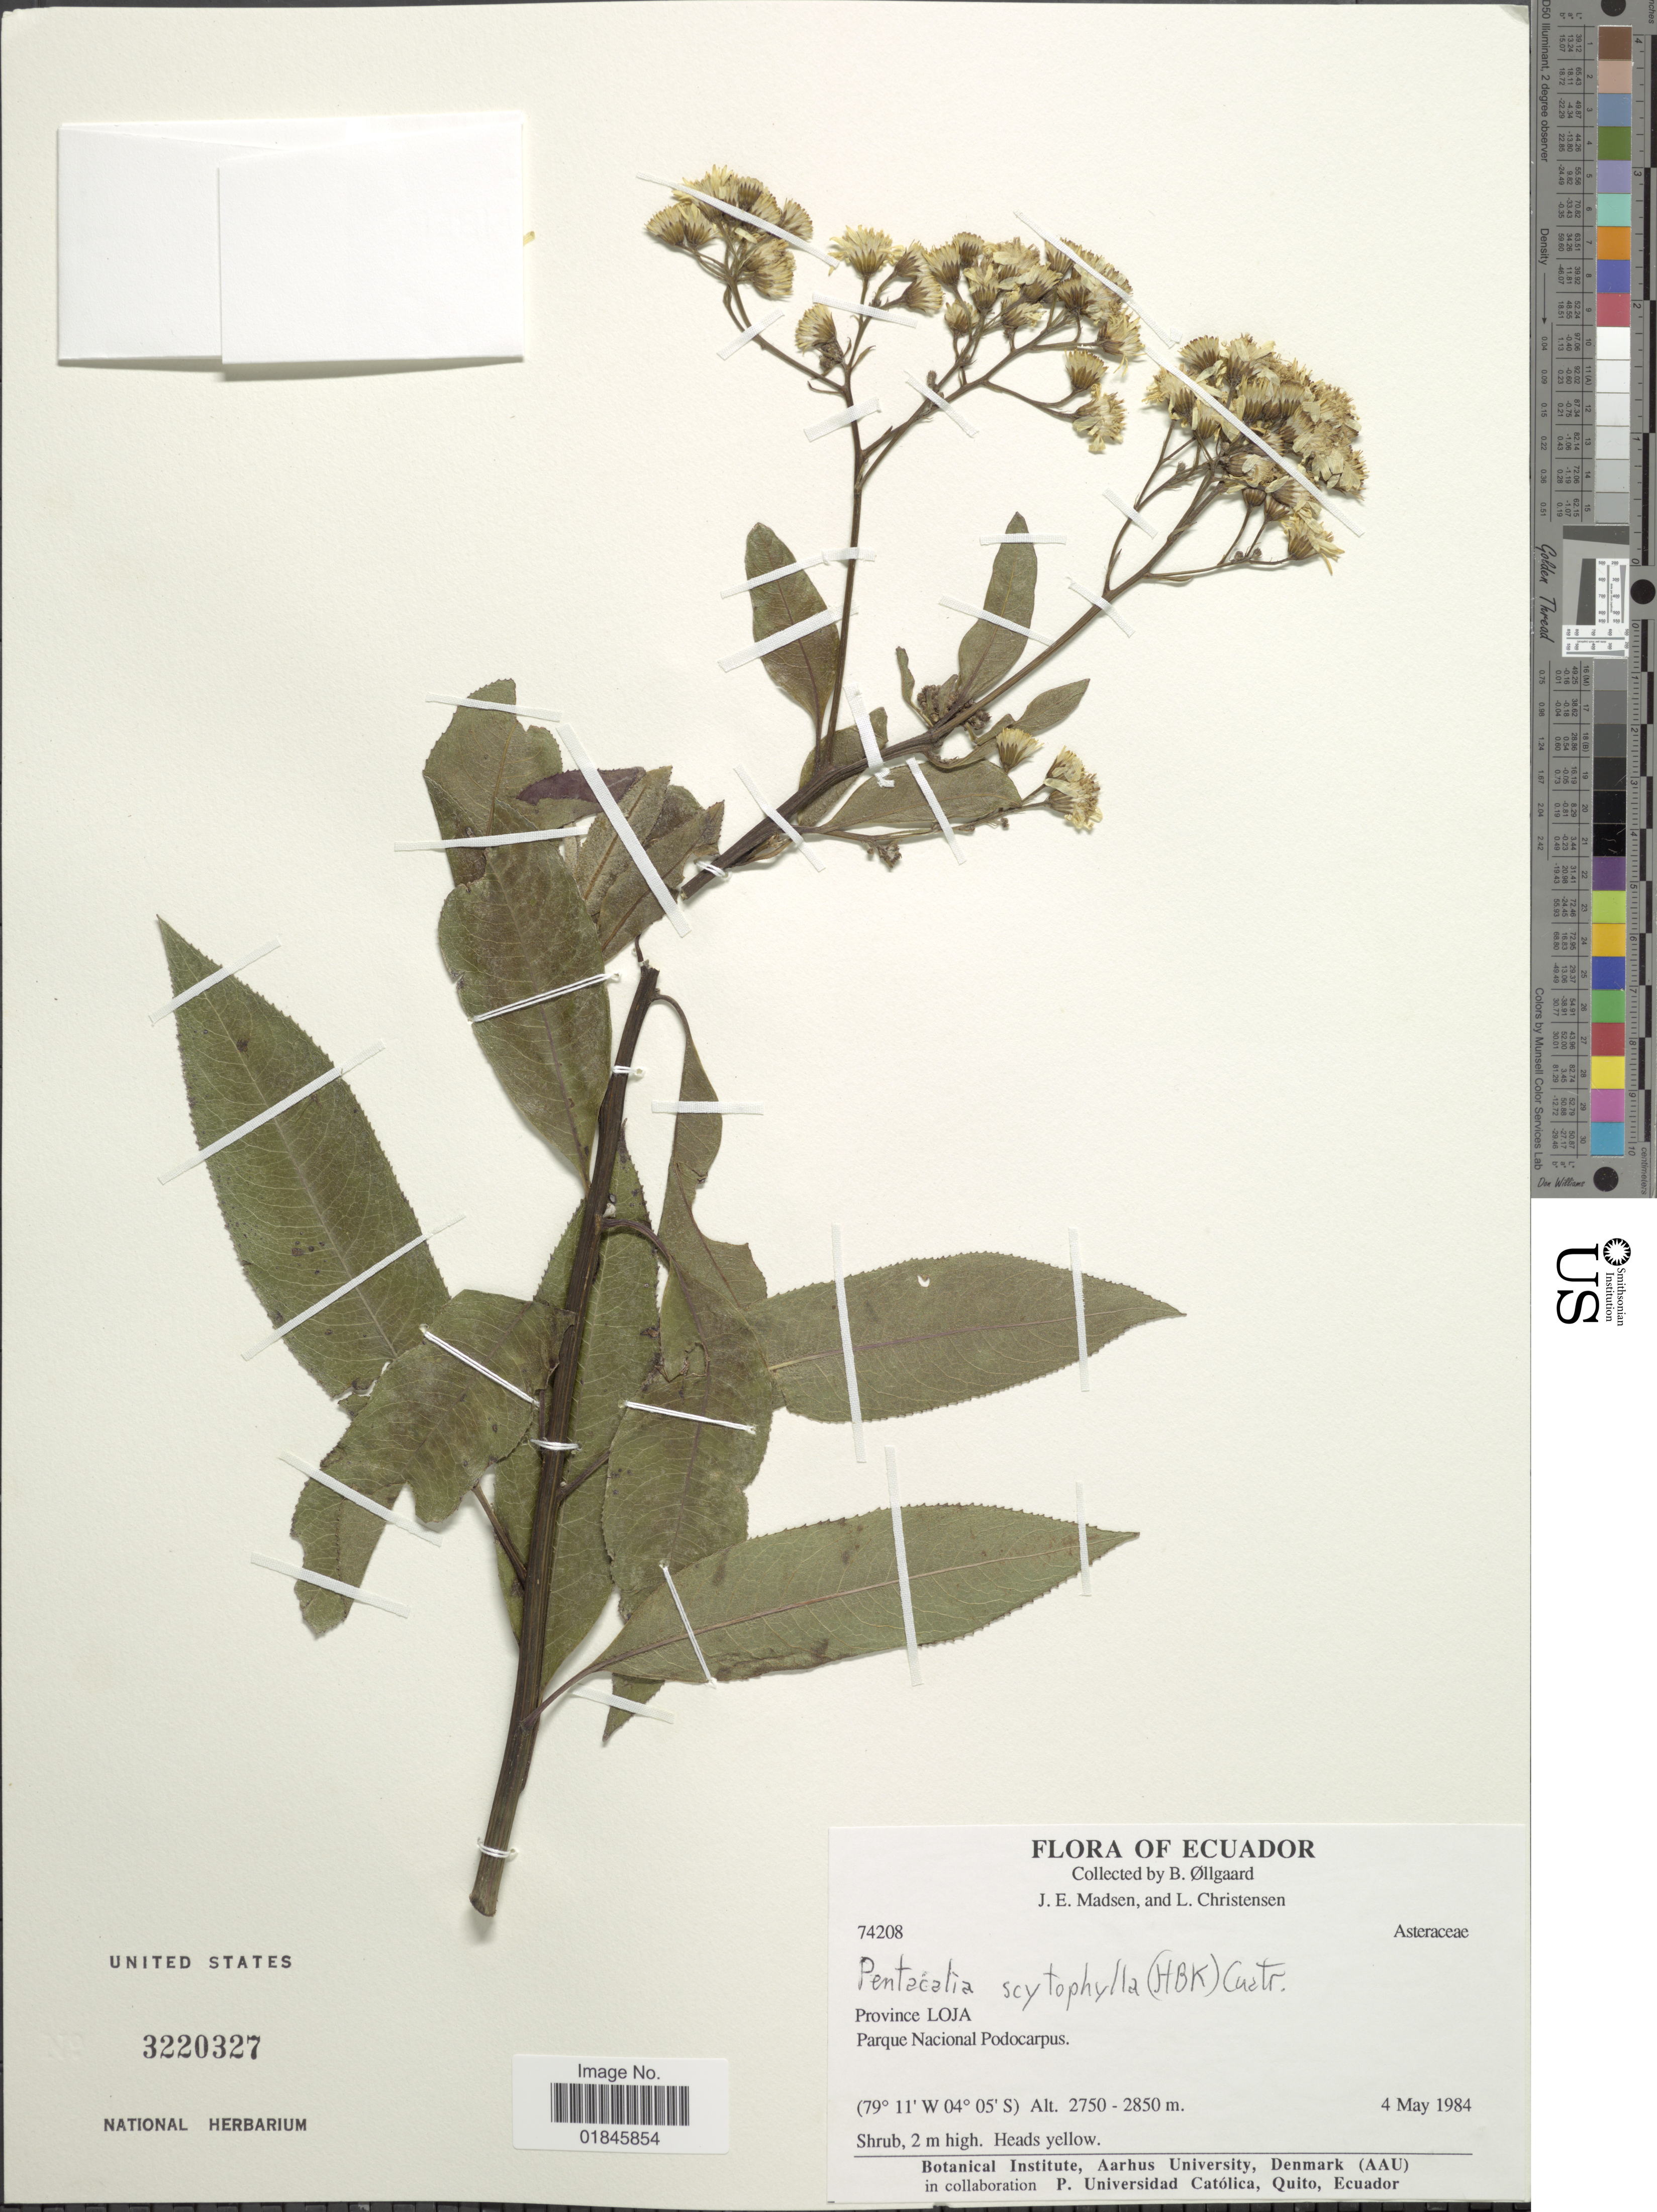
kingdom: Plantae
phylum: Tracheophyta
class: Magnoliopsida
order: Asterales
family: Asteraceae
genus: Pentacalia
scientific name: Pentacalia scitophylla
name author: Kunth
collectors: B. Øllgaard, J. E. Madsen & L. Christensen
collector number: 74208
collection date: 1984-05-04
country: Ecuador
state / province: Loja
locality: Province Loja. Parque Nacional Podocarpus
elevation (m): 2750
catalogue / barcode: US 3220327